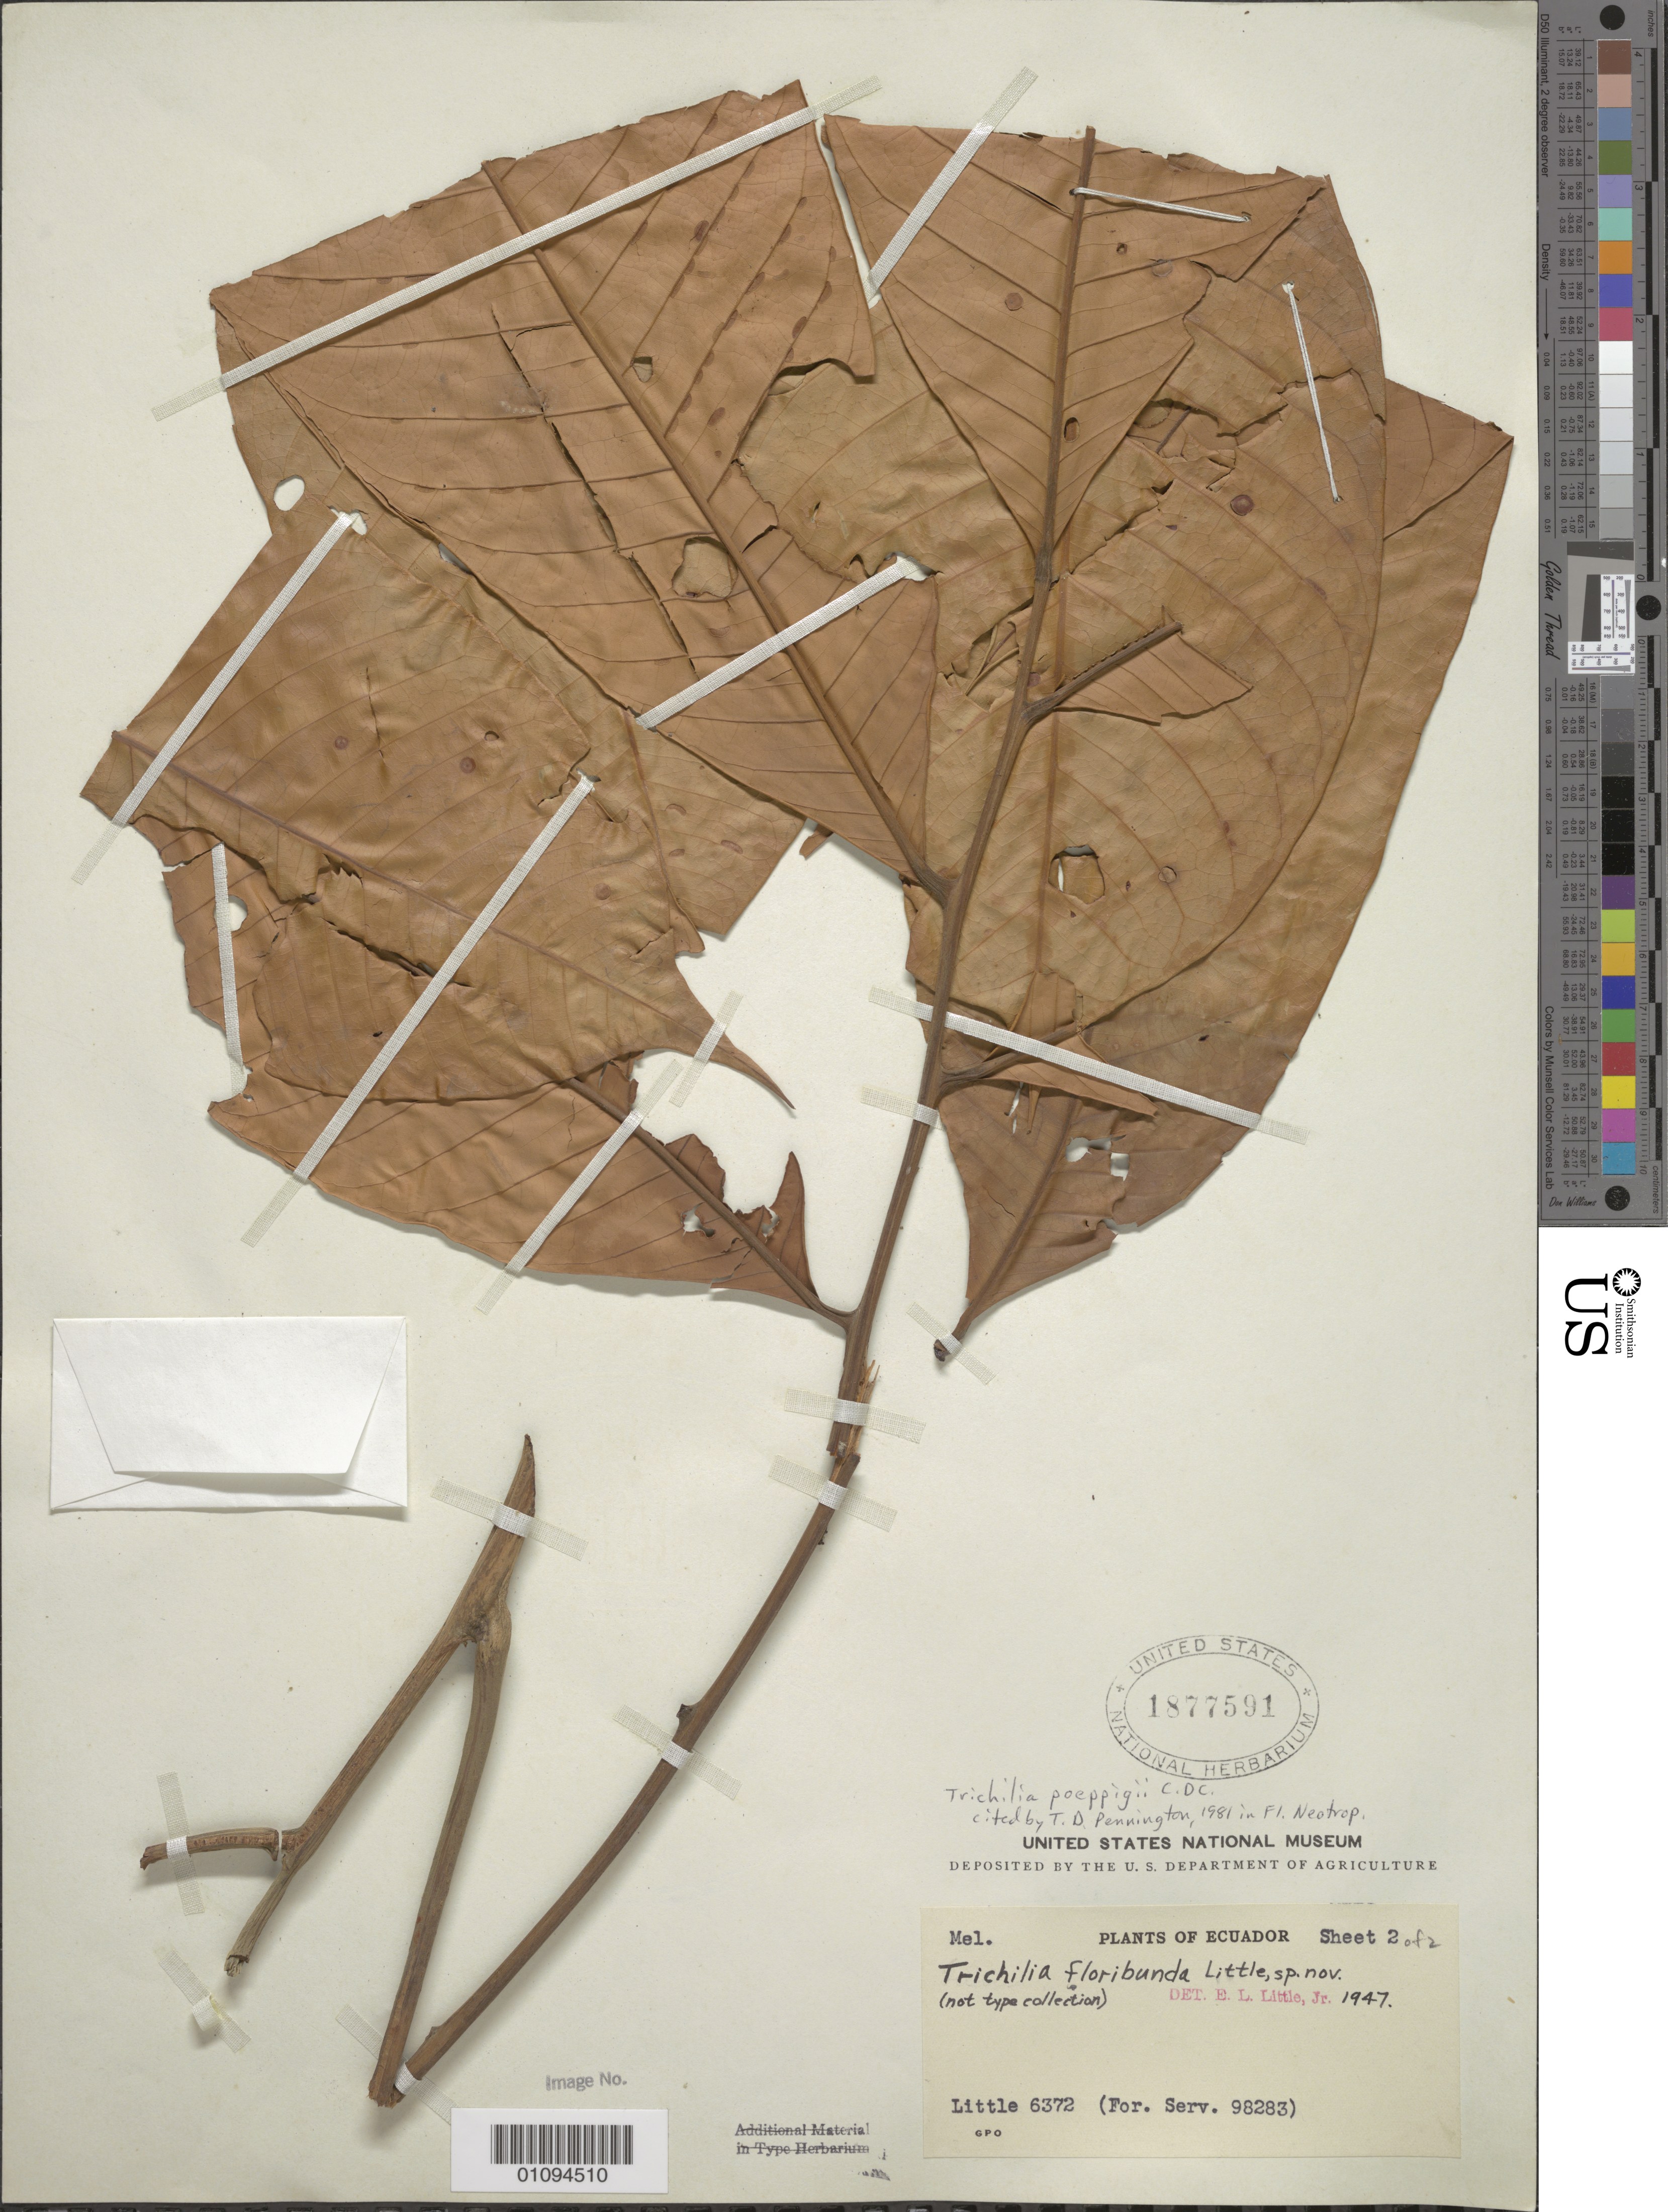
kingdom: Plantae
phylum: Tracheophyta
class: Magnoliopsida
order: Sapindales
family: Meliaceae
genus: Trichilia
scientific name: Trichilia poeppigii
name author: C. DC.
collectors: E. L. Little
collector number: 6372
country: Ecuador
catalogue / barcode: US 1877591